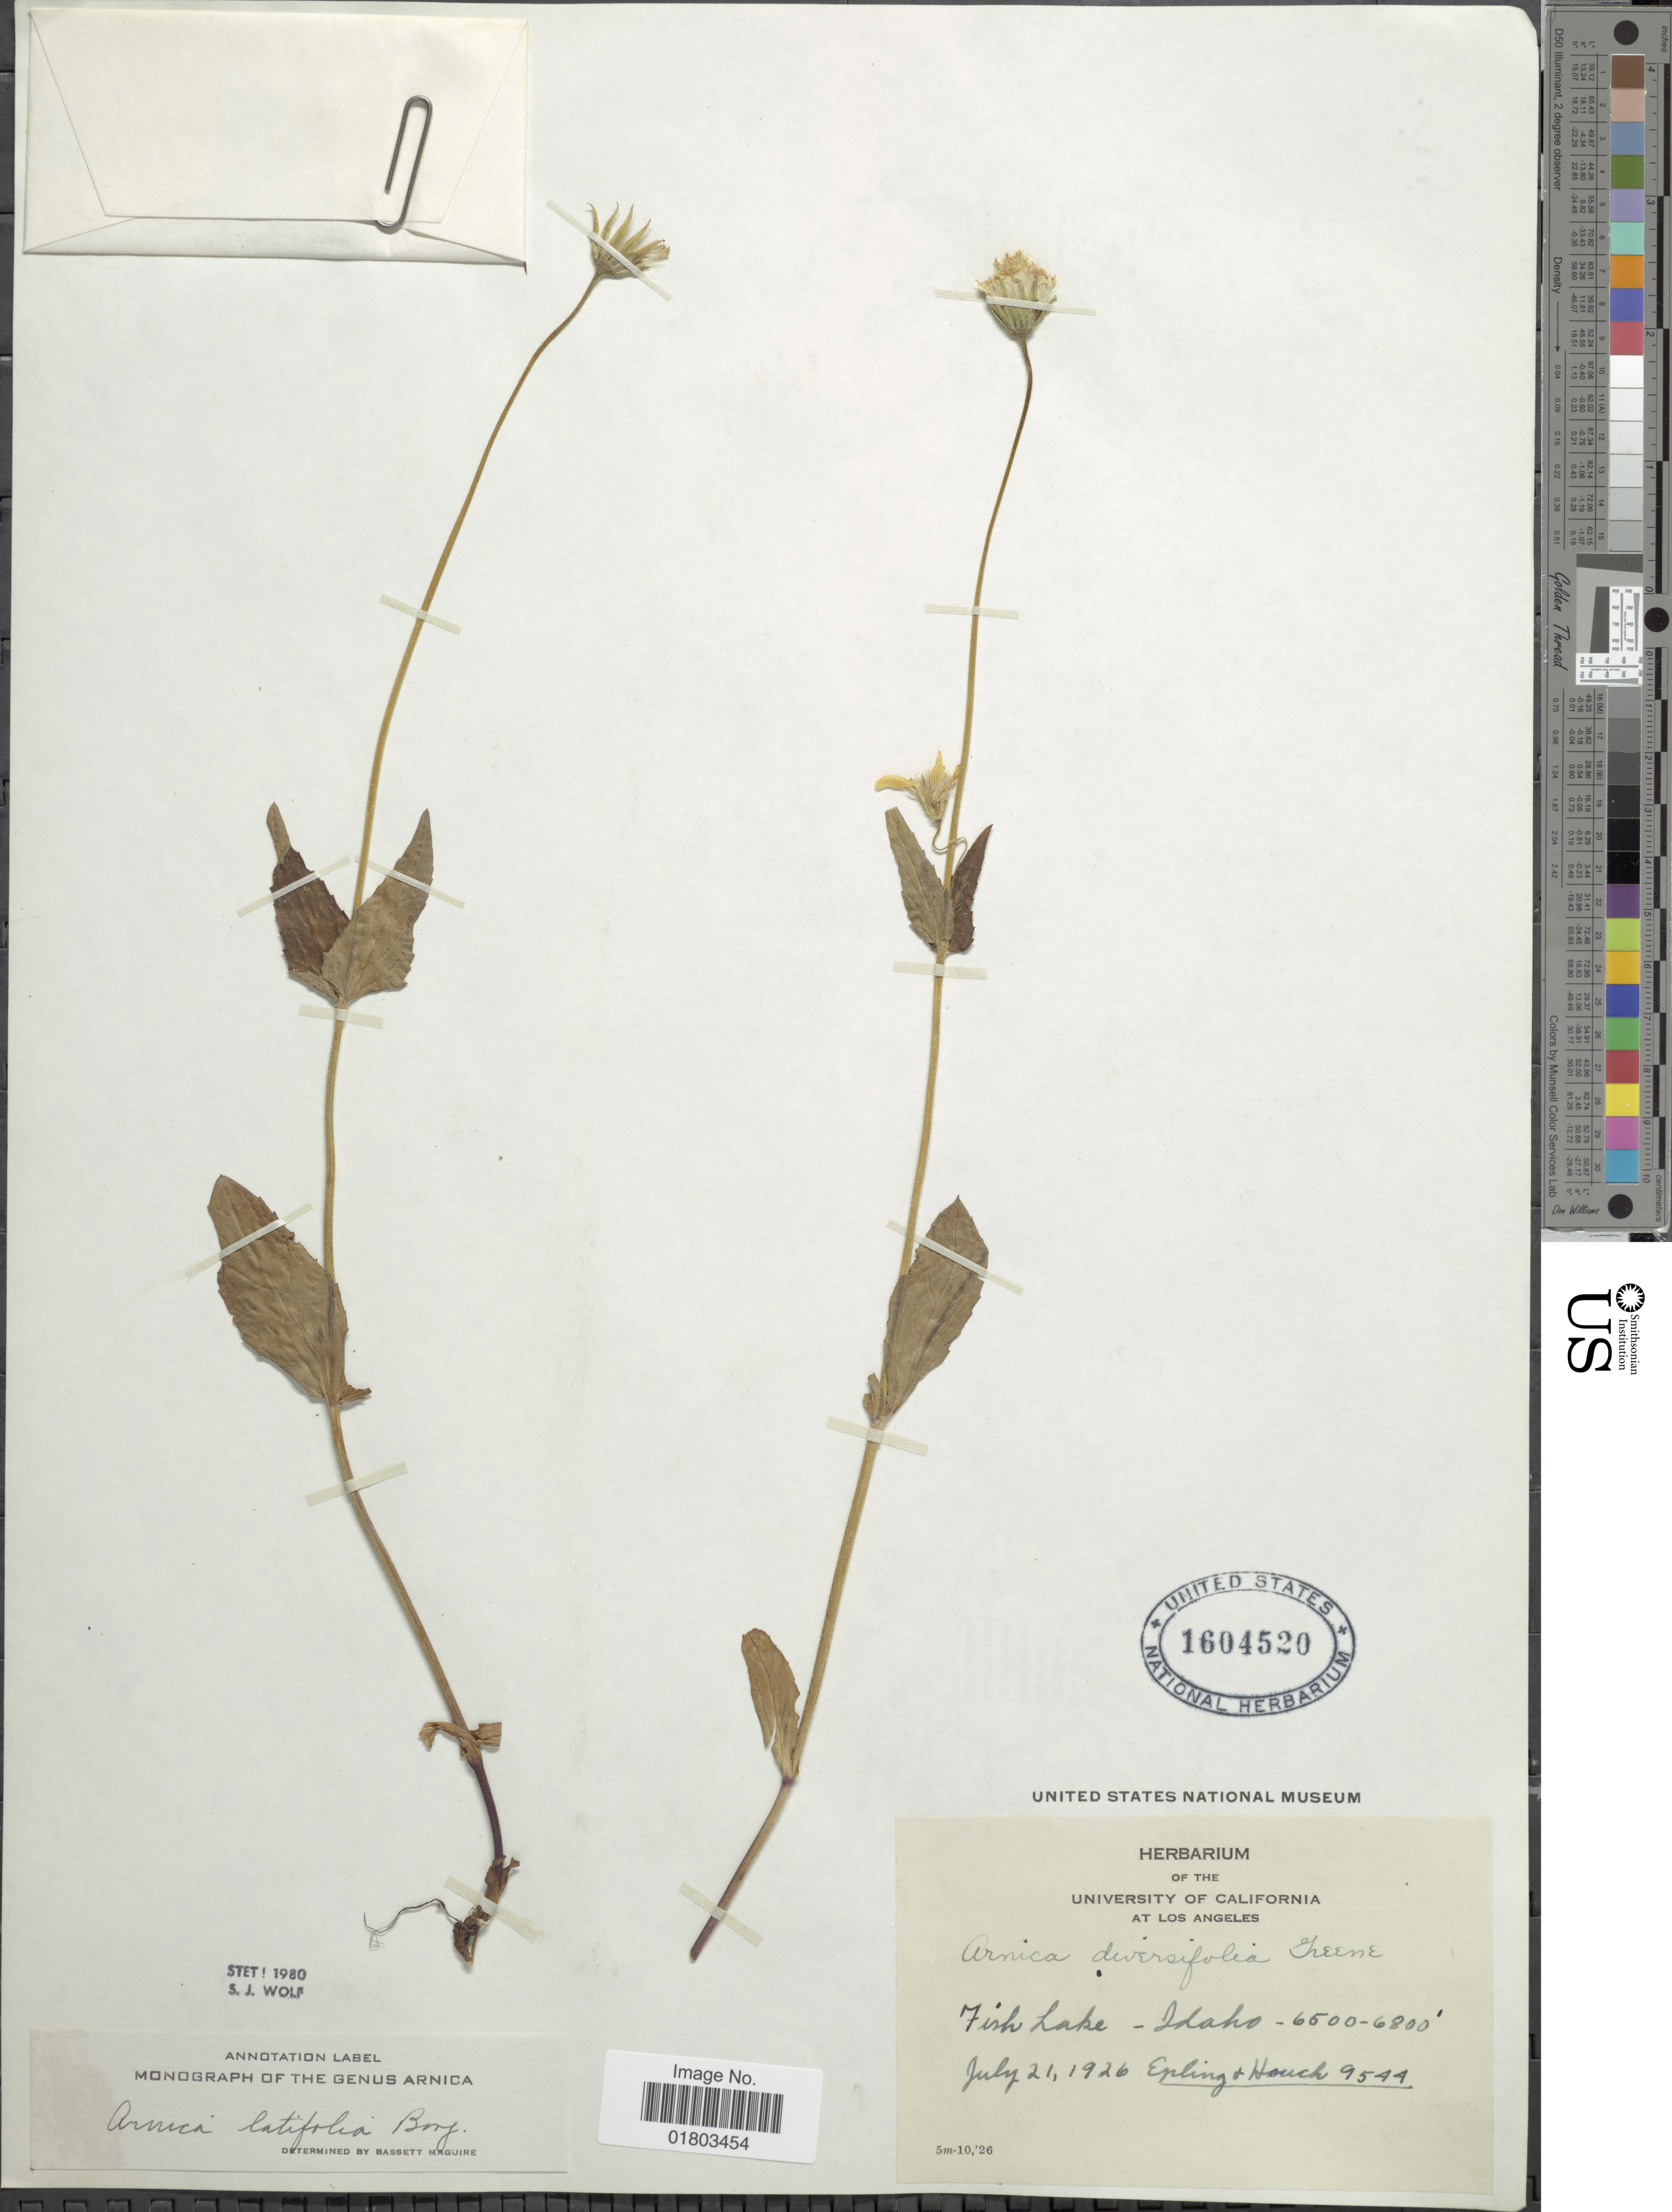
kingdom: Plantae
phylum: Tracheophyta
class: Magnoliopsida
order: Asterales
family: Asteraceae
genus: Arnica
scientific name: Arnica latifolia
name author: Bong.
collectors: -- Epling & -. Hauch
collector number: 9544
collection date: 1926-01-21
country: United States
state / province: Idaho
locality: Fish Lake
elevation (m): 1981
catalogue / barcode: US 1604520